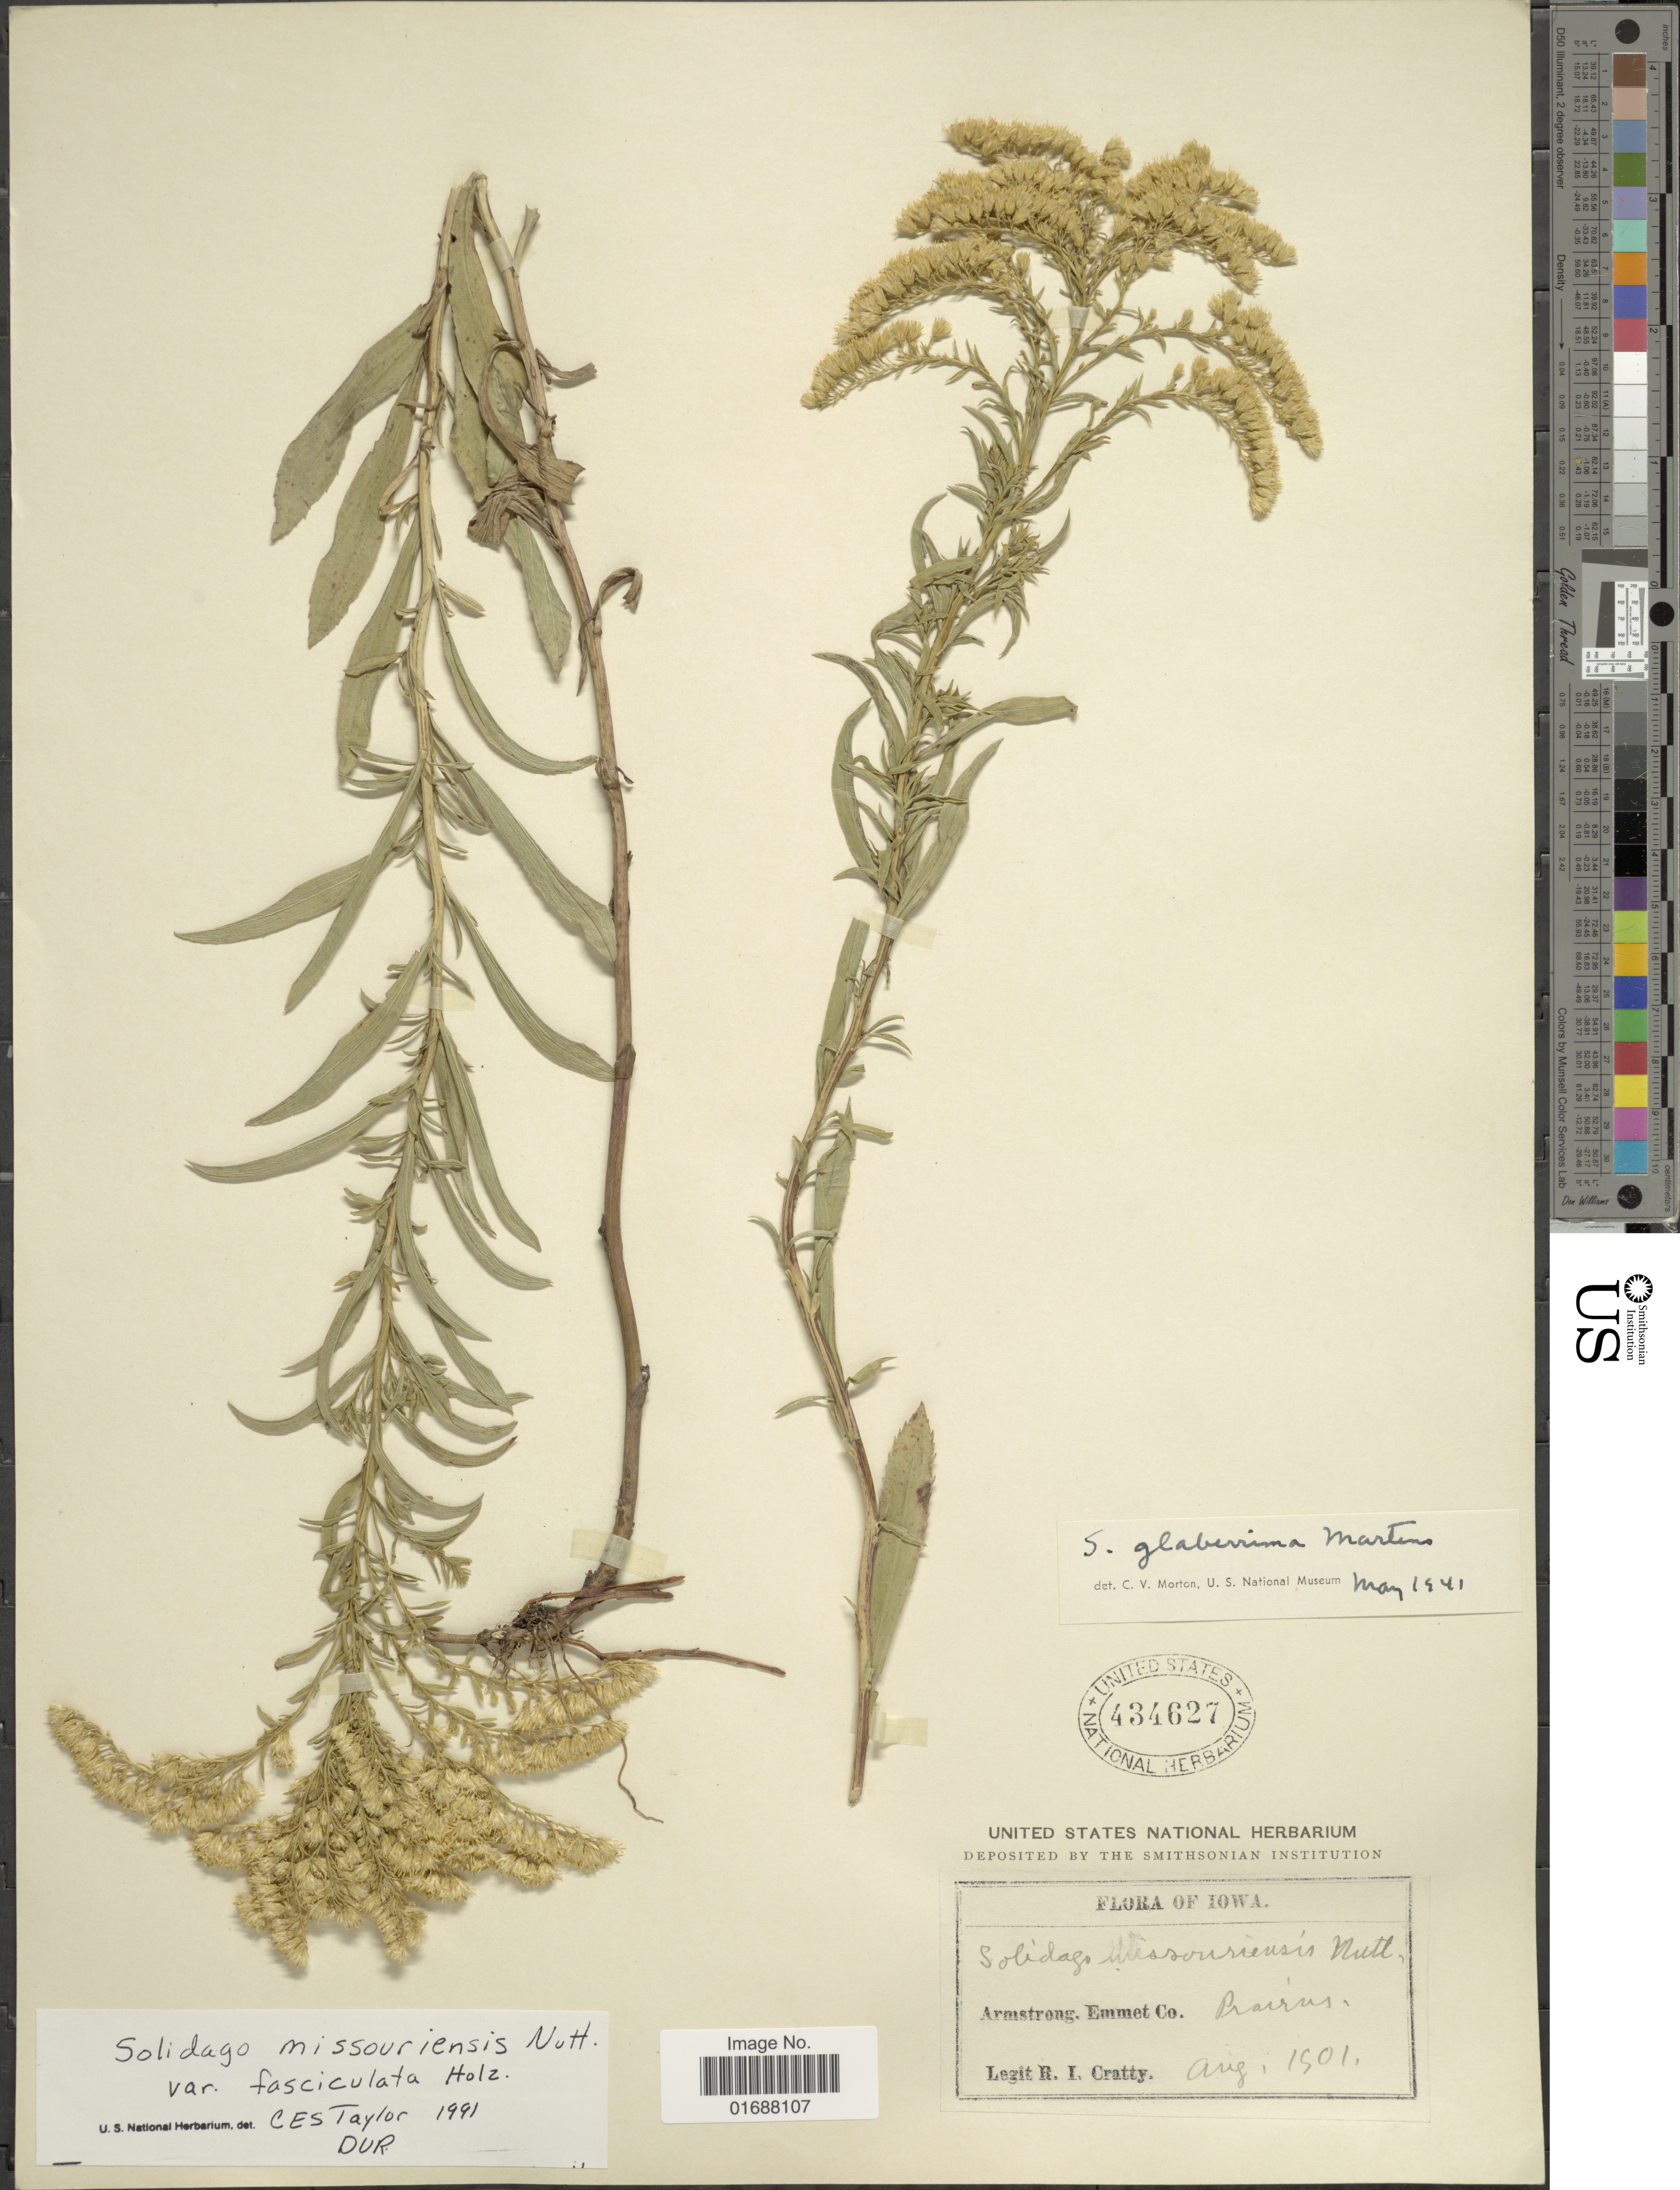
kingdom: Plantae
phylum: Tracheophyta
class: Magnoliopsida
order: Asterales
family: Asteraceae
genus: Solidago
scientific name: Solidago missouriensis var. fasciculata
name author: Holz.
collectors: R. Cratty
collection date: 1901-08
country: United States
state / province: Iowa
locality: Armstrong, Emmet Co. Prairies.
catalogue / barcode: US 434627